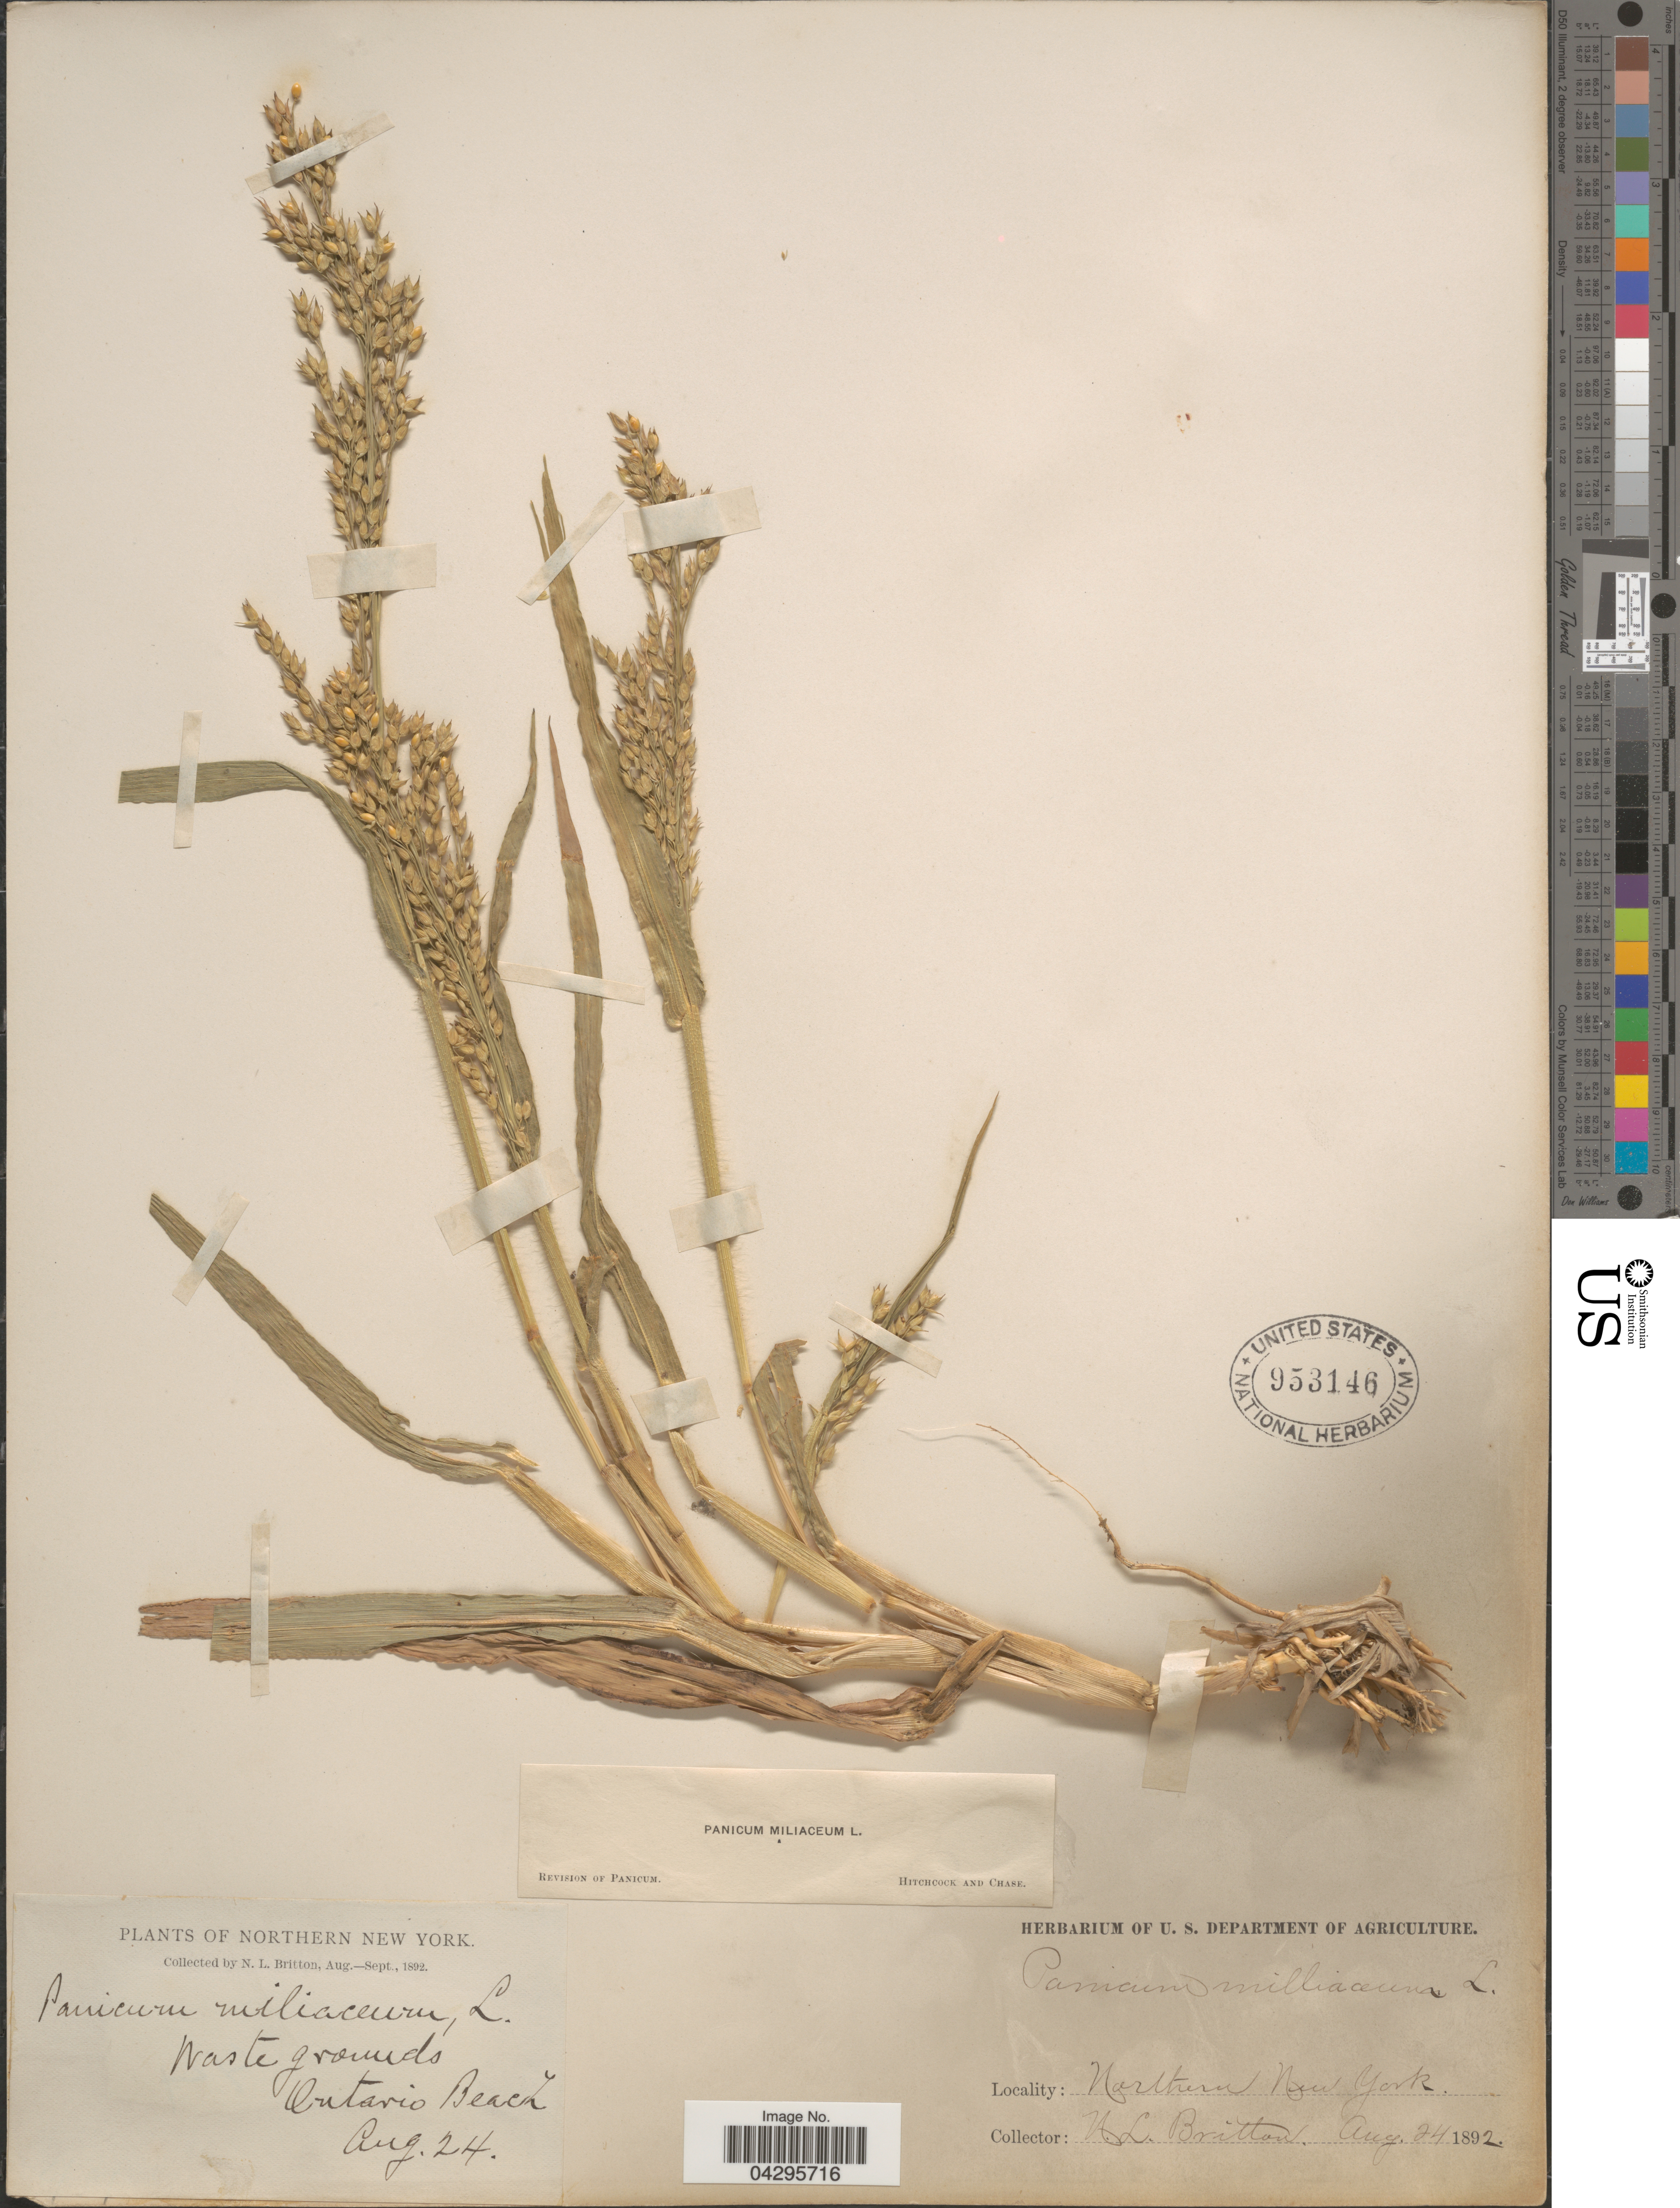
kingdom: Plantae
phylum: Tracheophyta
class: Liliopsida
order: Poales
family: Poaceae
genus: Panicum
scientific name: Panicum miliaceum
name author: L.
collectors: Mrs. N. L. Britton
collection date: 1892-08-24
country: United States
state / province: New York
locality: Northern New York. Waste grounds Ontario Beach.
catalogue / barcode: US 953146